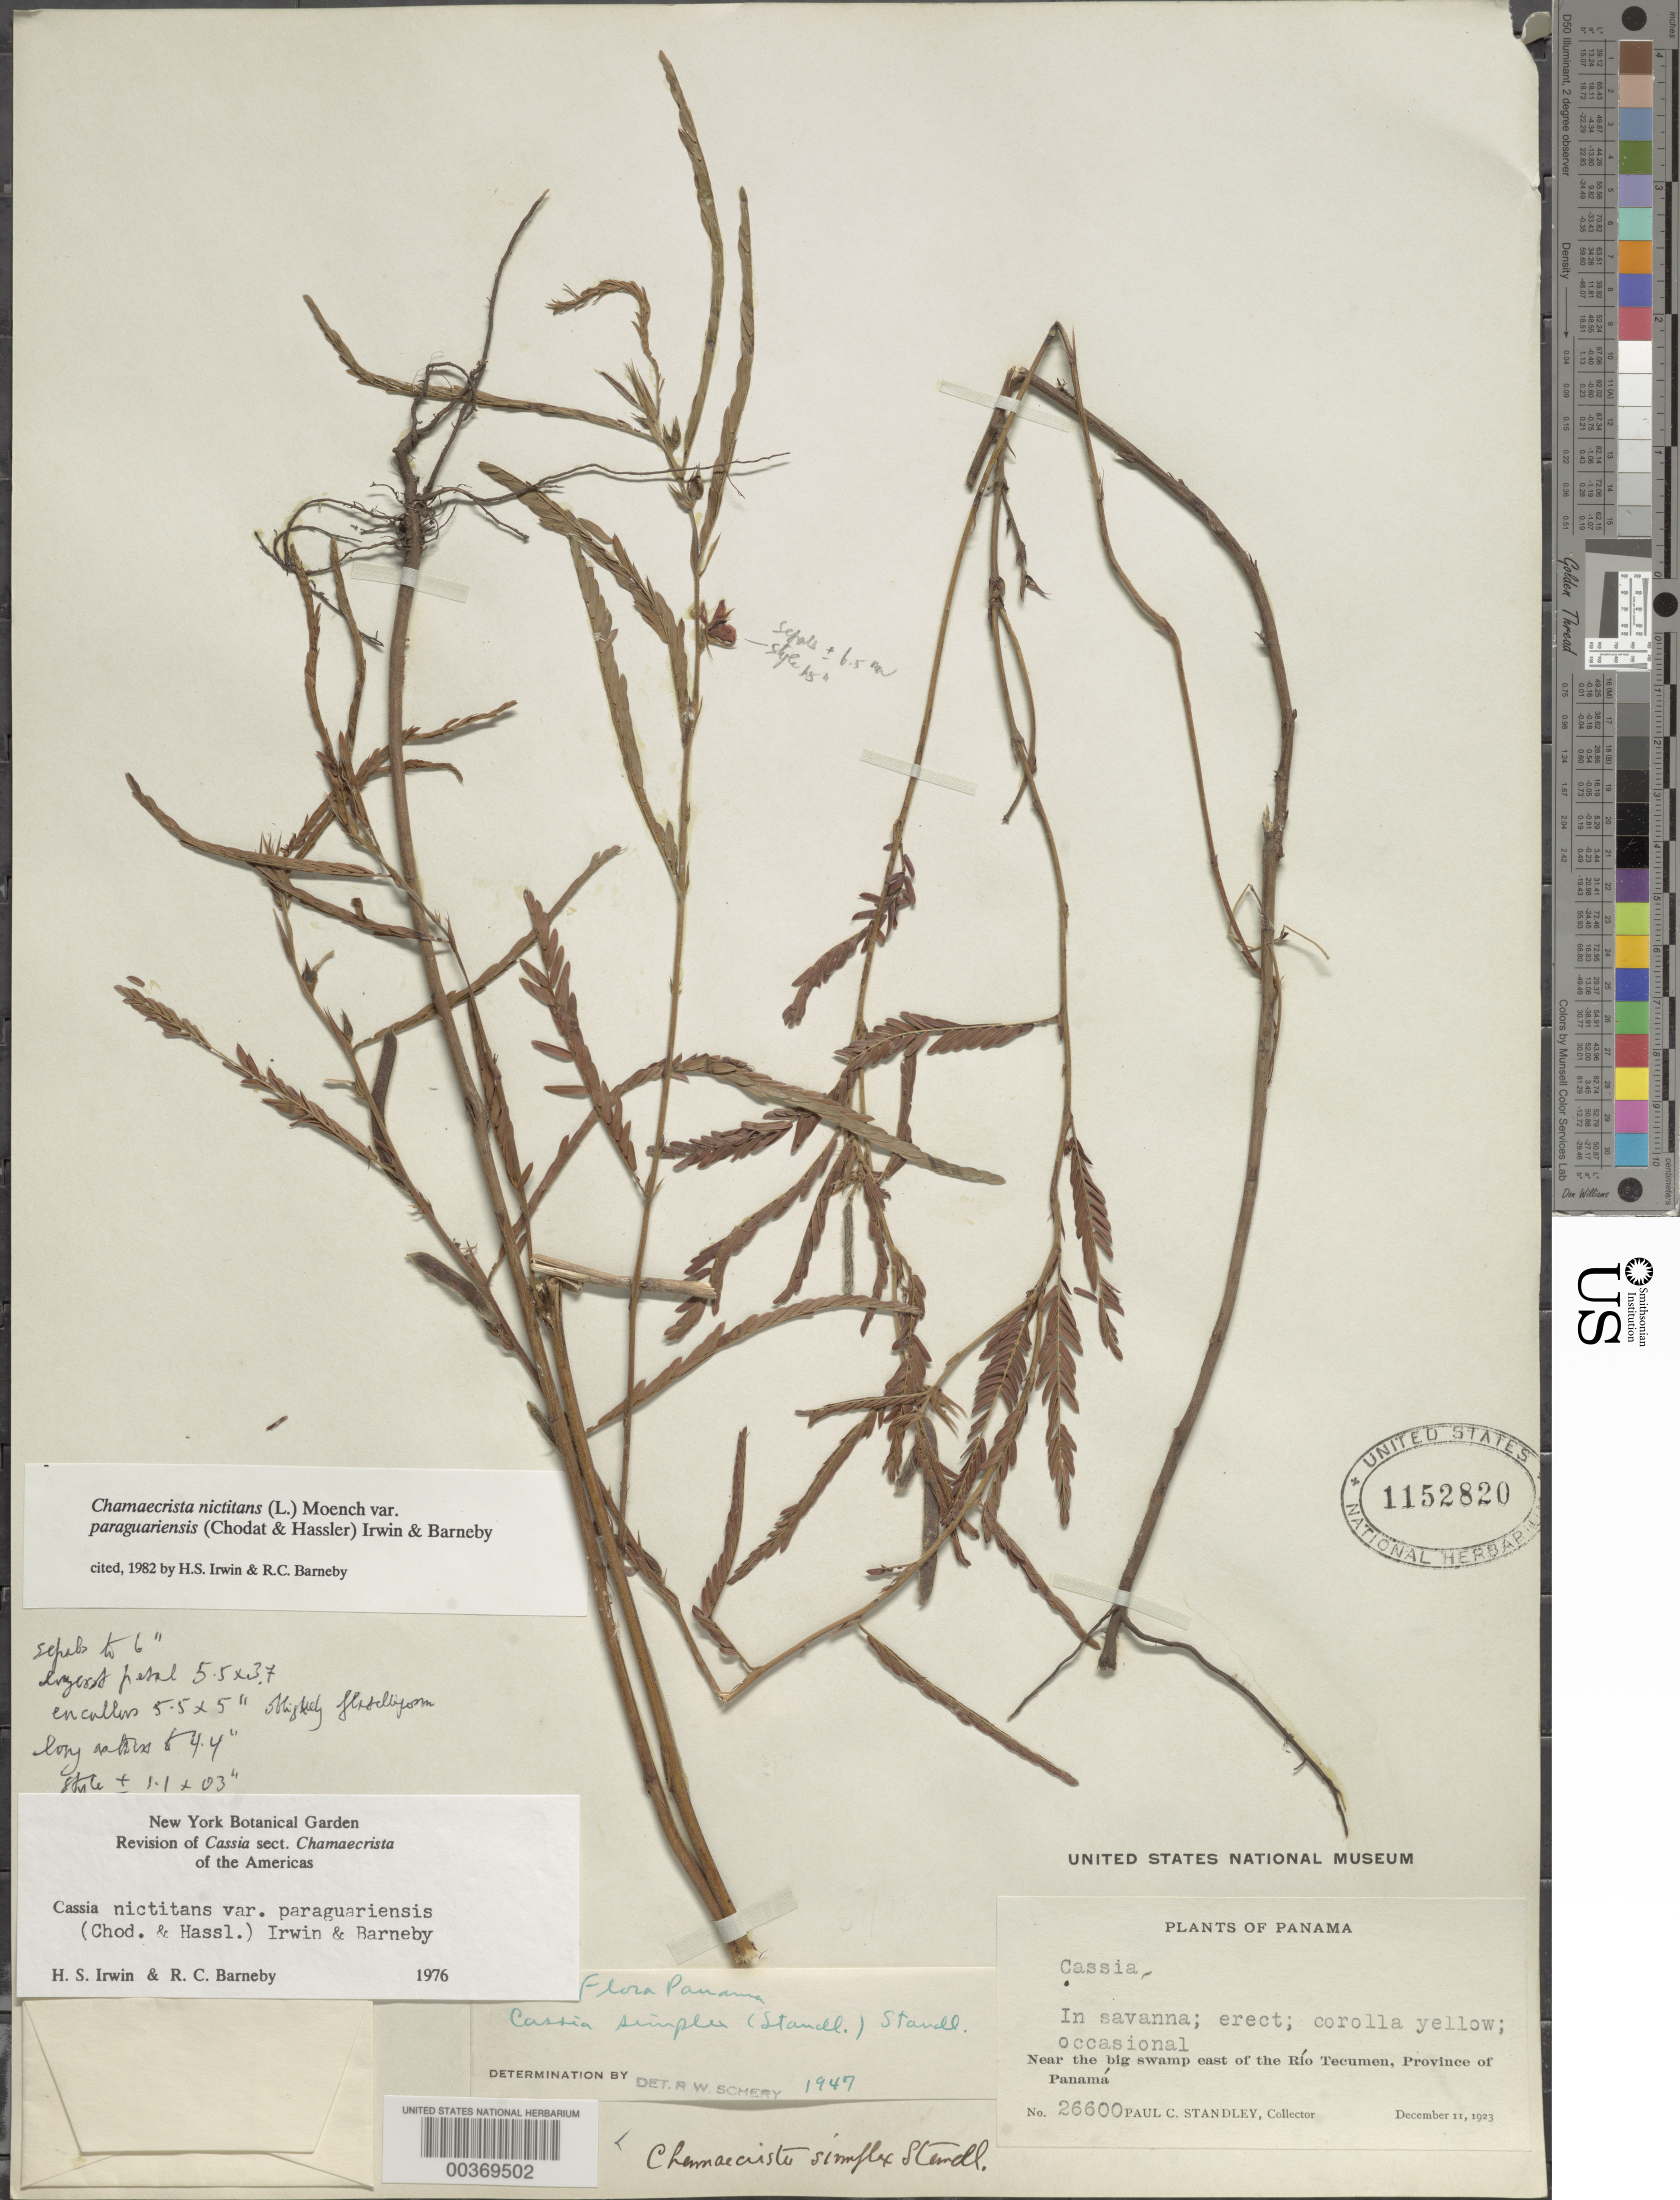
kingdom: Plantae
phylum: Tracheophyta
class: Magnoliopsida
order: Fabales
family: Fabaceae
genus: Chamaecrista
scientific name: Chamaecrista nictitans var. paraguariensis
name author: (Chodat & Hassl.) H.S. Irwin & Barneby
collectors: P. C. Standley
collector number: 26600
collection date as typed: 11 Dec 1923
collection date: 1923-12-11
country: Panama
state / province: Panamá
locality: Near the big swamp E of the Rio Tecumen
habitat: In savanna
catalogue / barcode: US 1152820